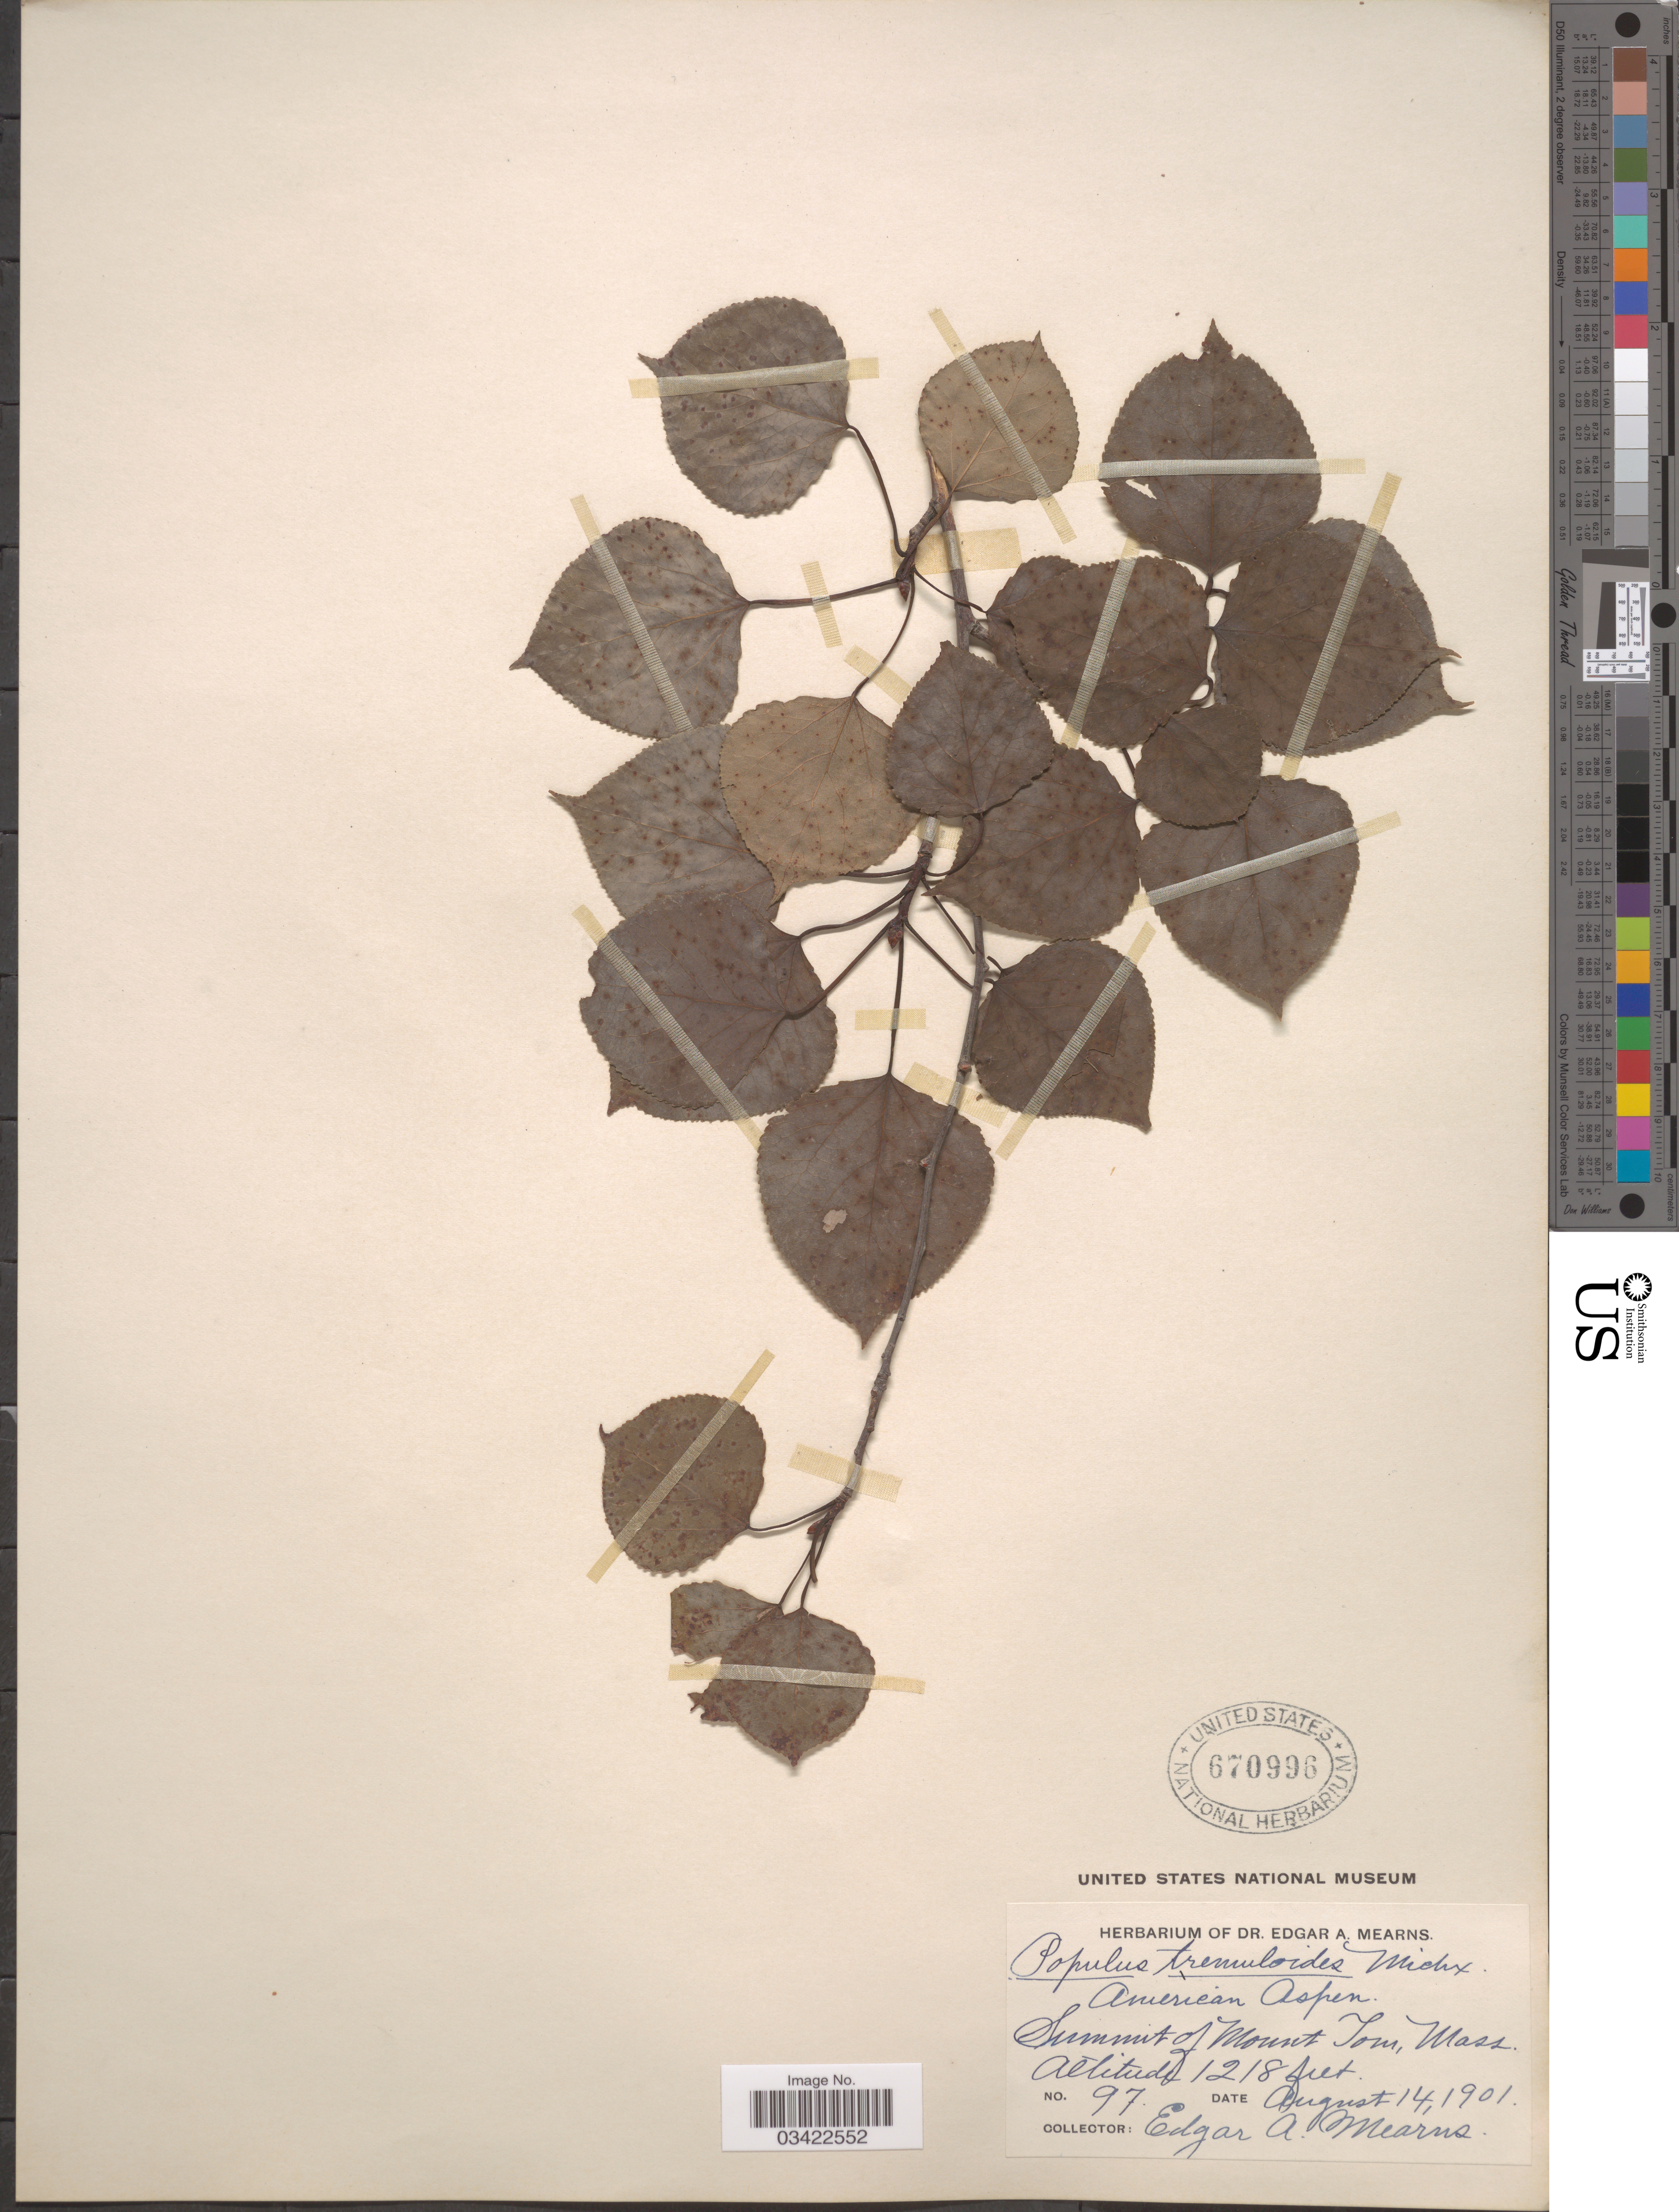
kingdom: Plantae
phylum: Tracheophyta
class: Magnoliopsida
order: Malpighiales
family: Salicaceae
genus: Populus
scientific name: Populus tremuloides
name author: Michx.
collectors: E. A. Mearns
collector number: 97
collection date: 1901-08-14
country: United States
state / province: Massachusetts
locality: Summit of Mount Tom.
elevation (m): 371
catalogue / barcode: US 670996